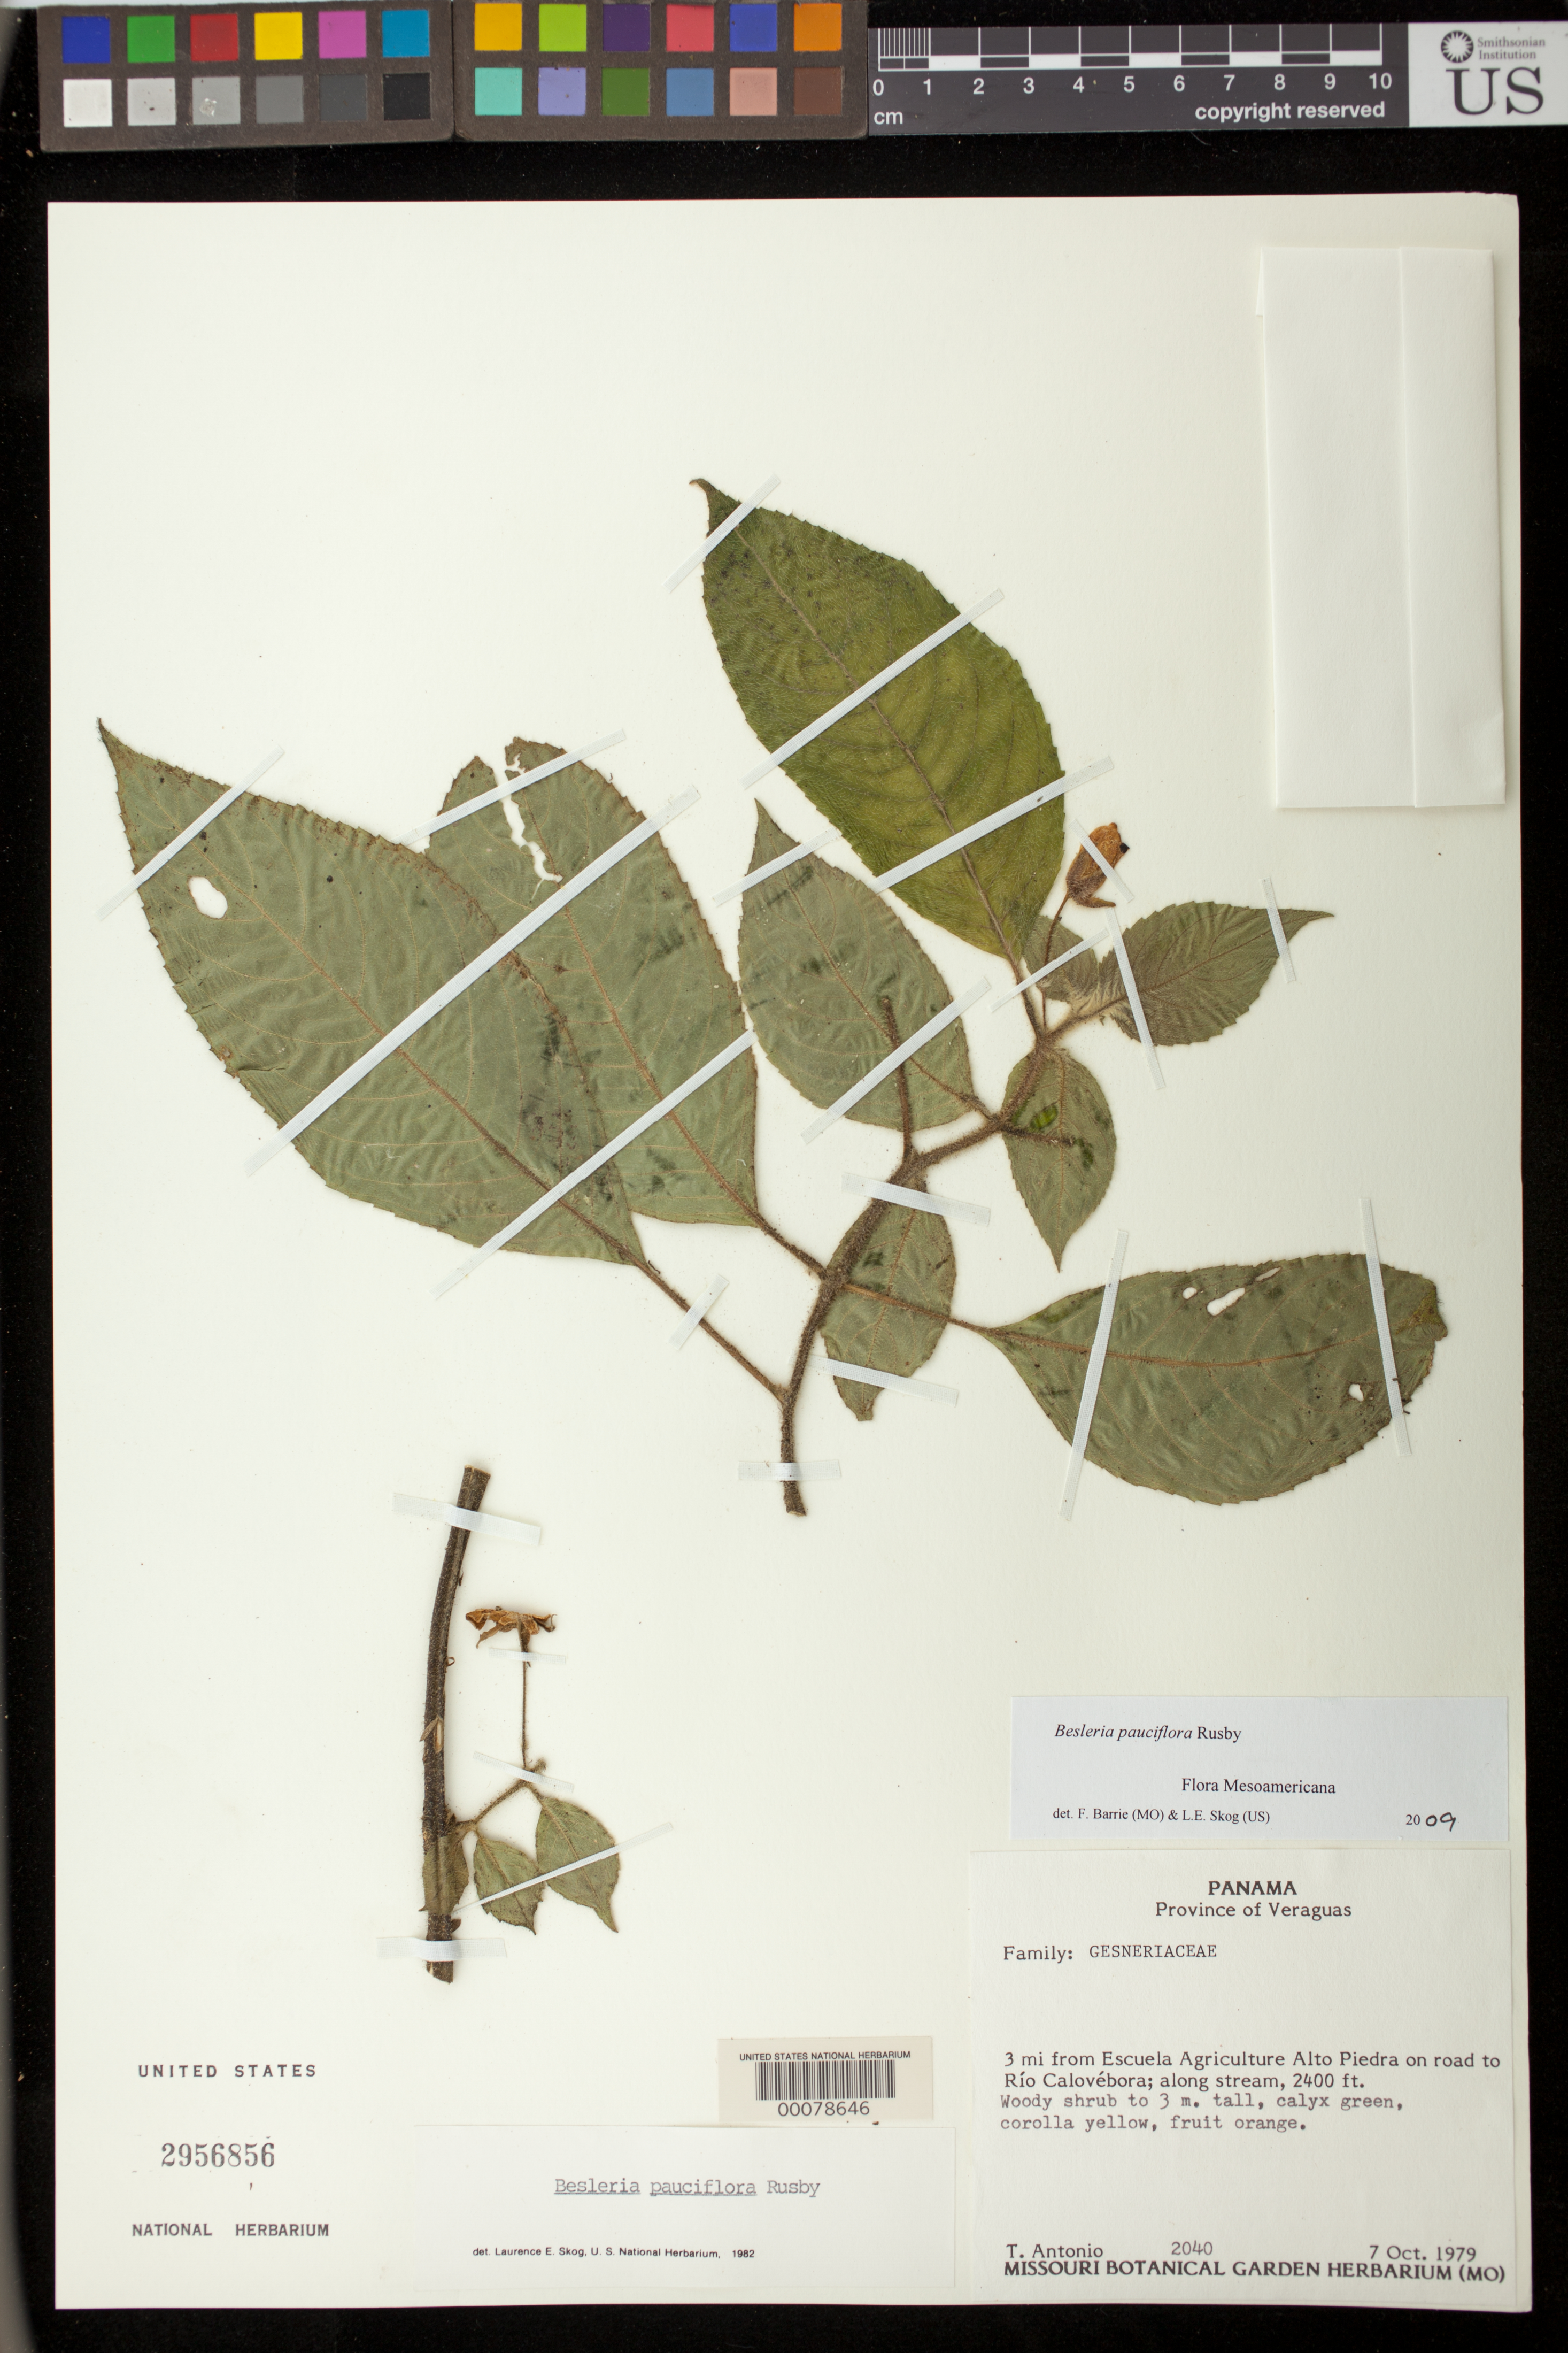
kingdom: Plantae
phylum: Tracheophyta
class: Magnoliopsida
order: Lamiales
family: Gesneriaceae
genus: Besleria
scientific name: Besleria pauciflora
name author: Rusby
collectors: T. Antonio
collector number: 2040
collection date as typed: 07 Oct 1979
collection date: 1979-10-07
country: Panama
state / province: Veraguas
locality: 3 mi from Escuela Agriculture Alto Piedra on road to Rio Calovebora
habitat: Along stream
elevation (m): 732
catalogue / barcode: US 2956856